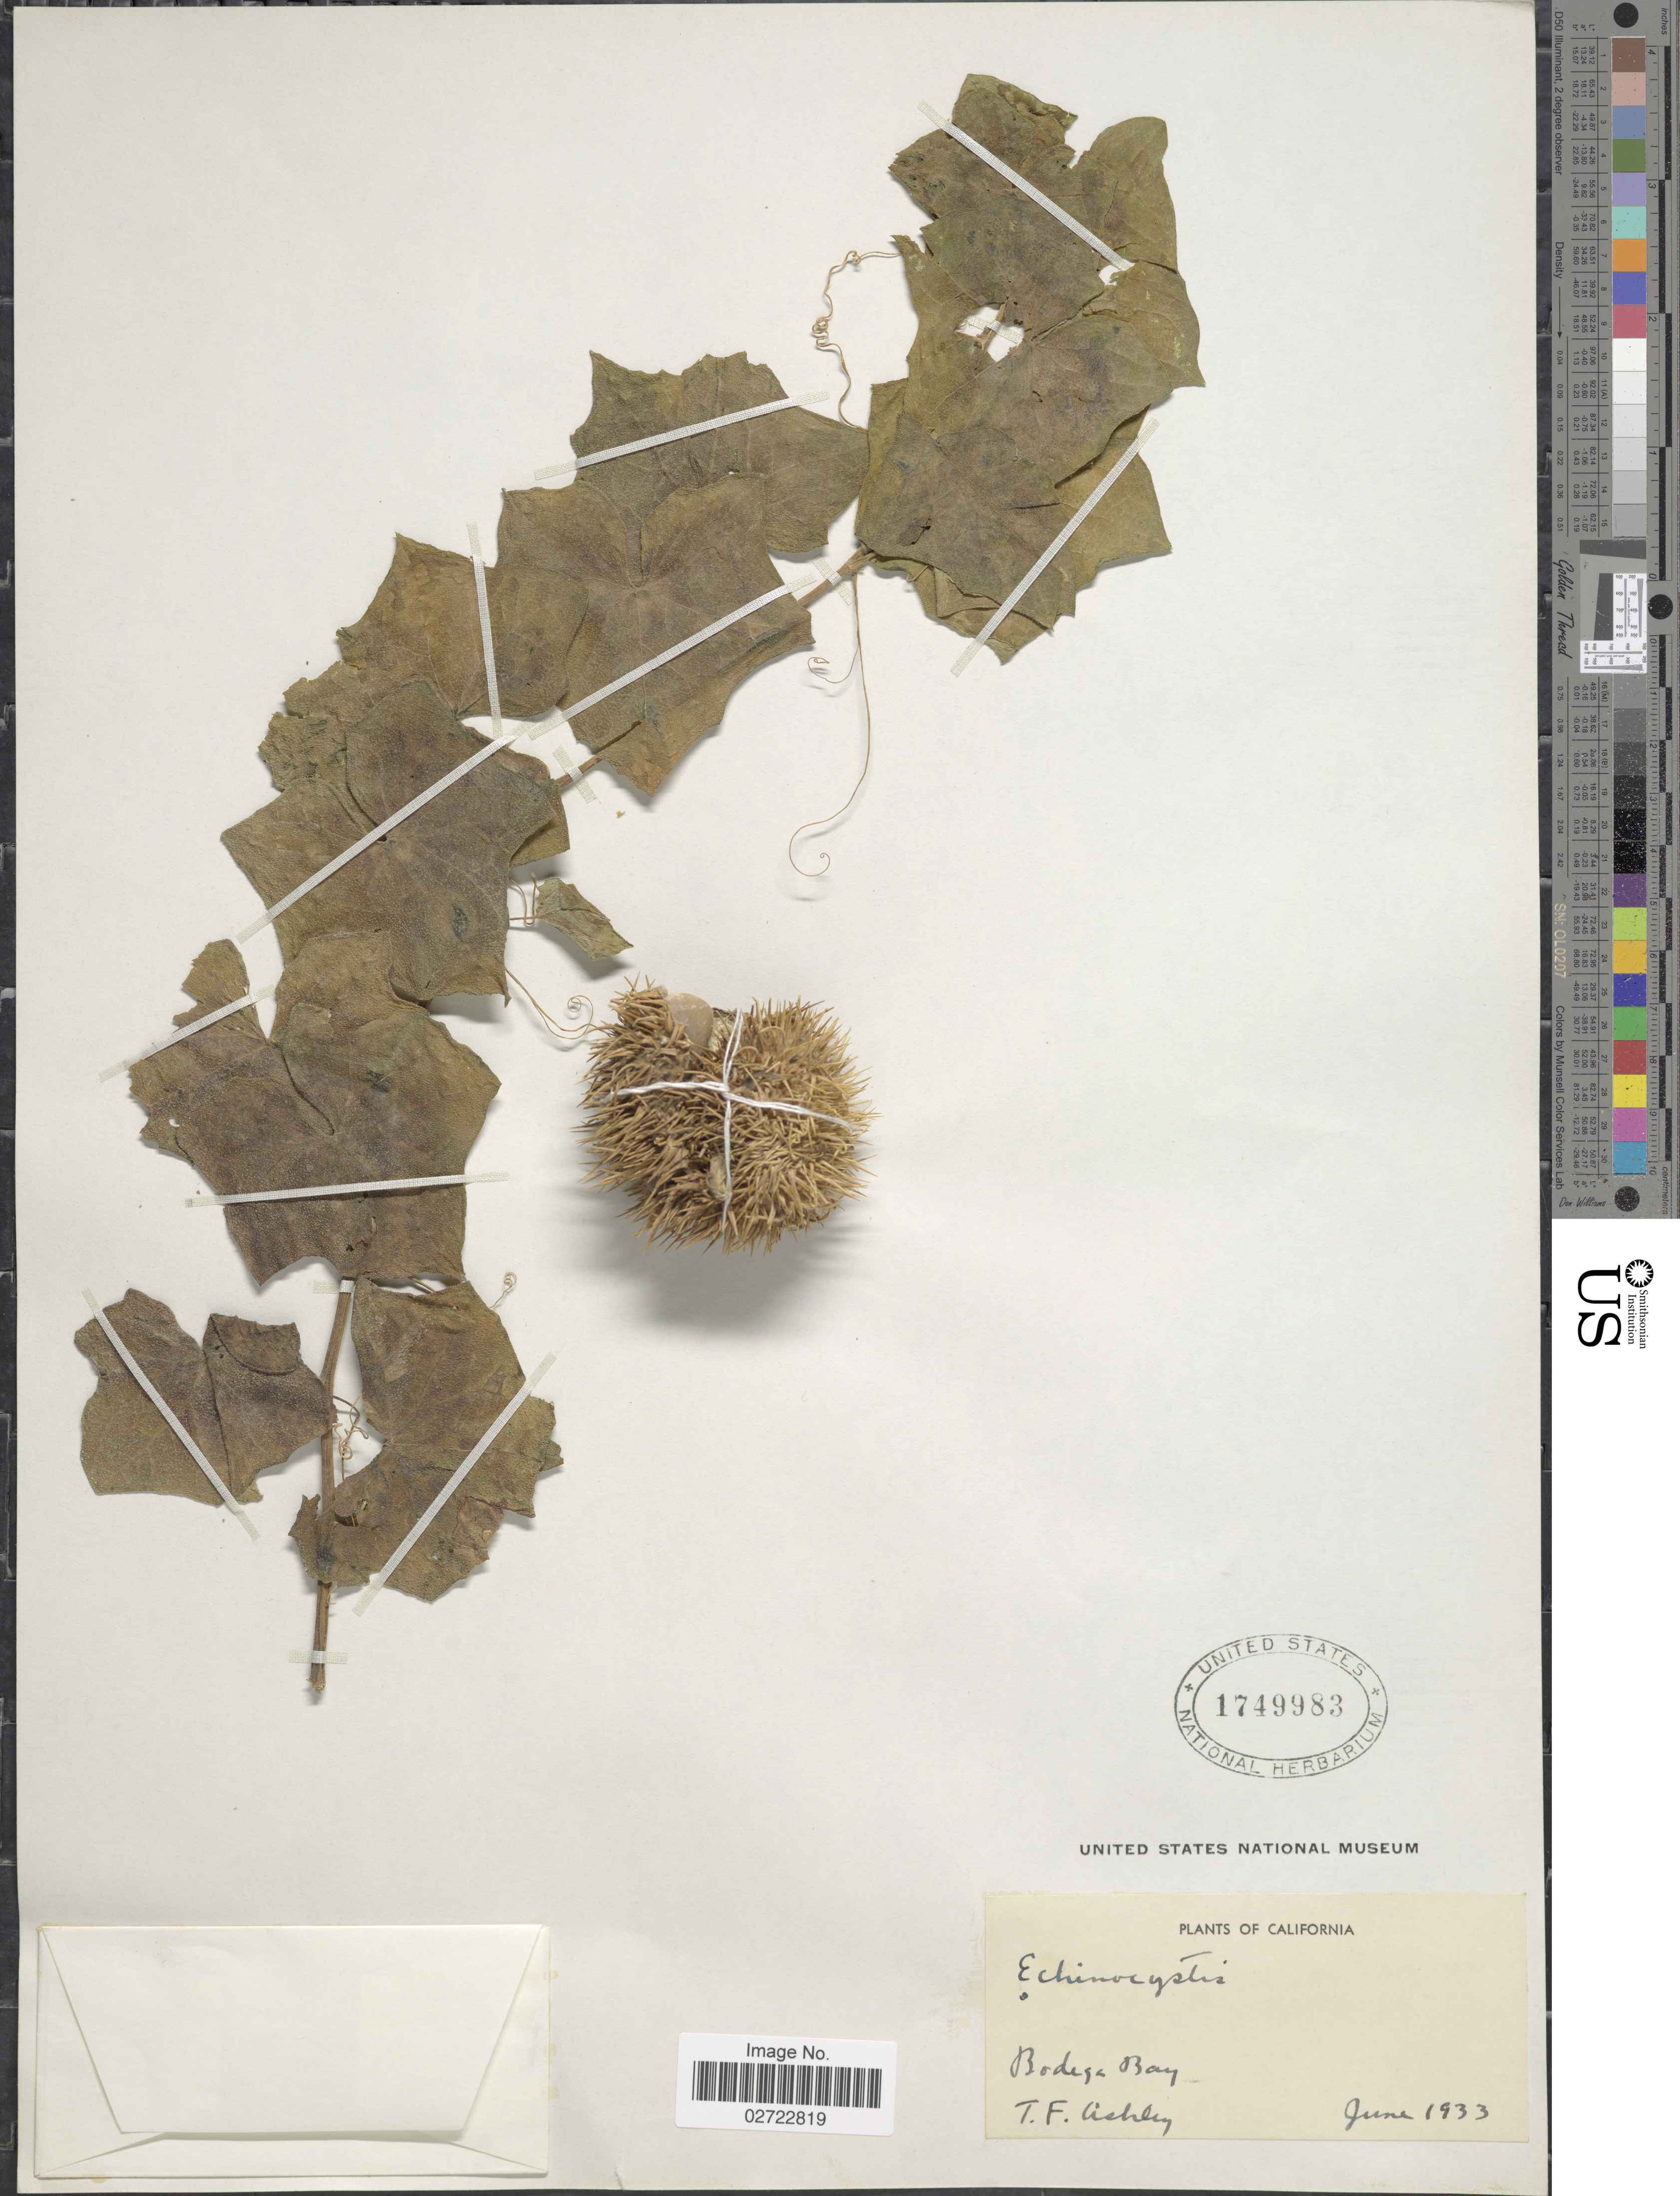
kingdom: Plantae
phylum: Tracheophyta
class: Magnoliopsida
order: Cucurbitales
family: Cucurbitaceae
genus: Echinocystis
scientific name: Echinocystis sp.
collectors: T. Ashley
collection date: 1933-06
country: United States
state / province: California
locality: Bodega Bay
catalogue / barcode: US 1749983